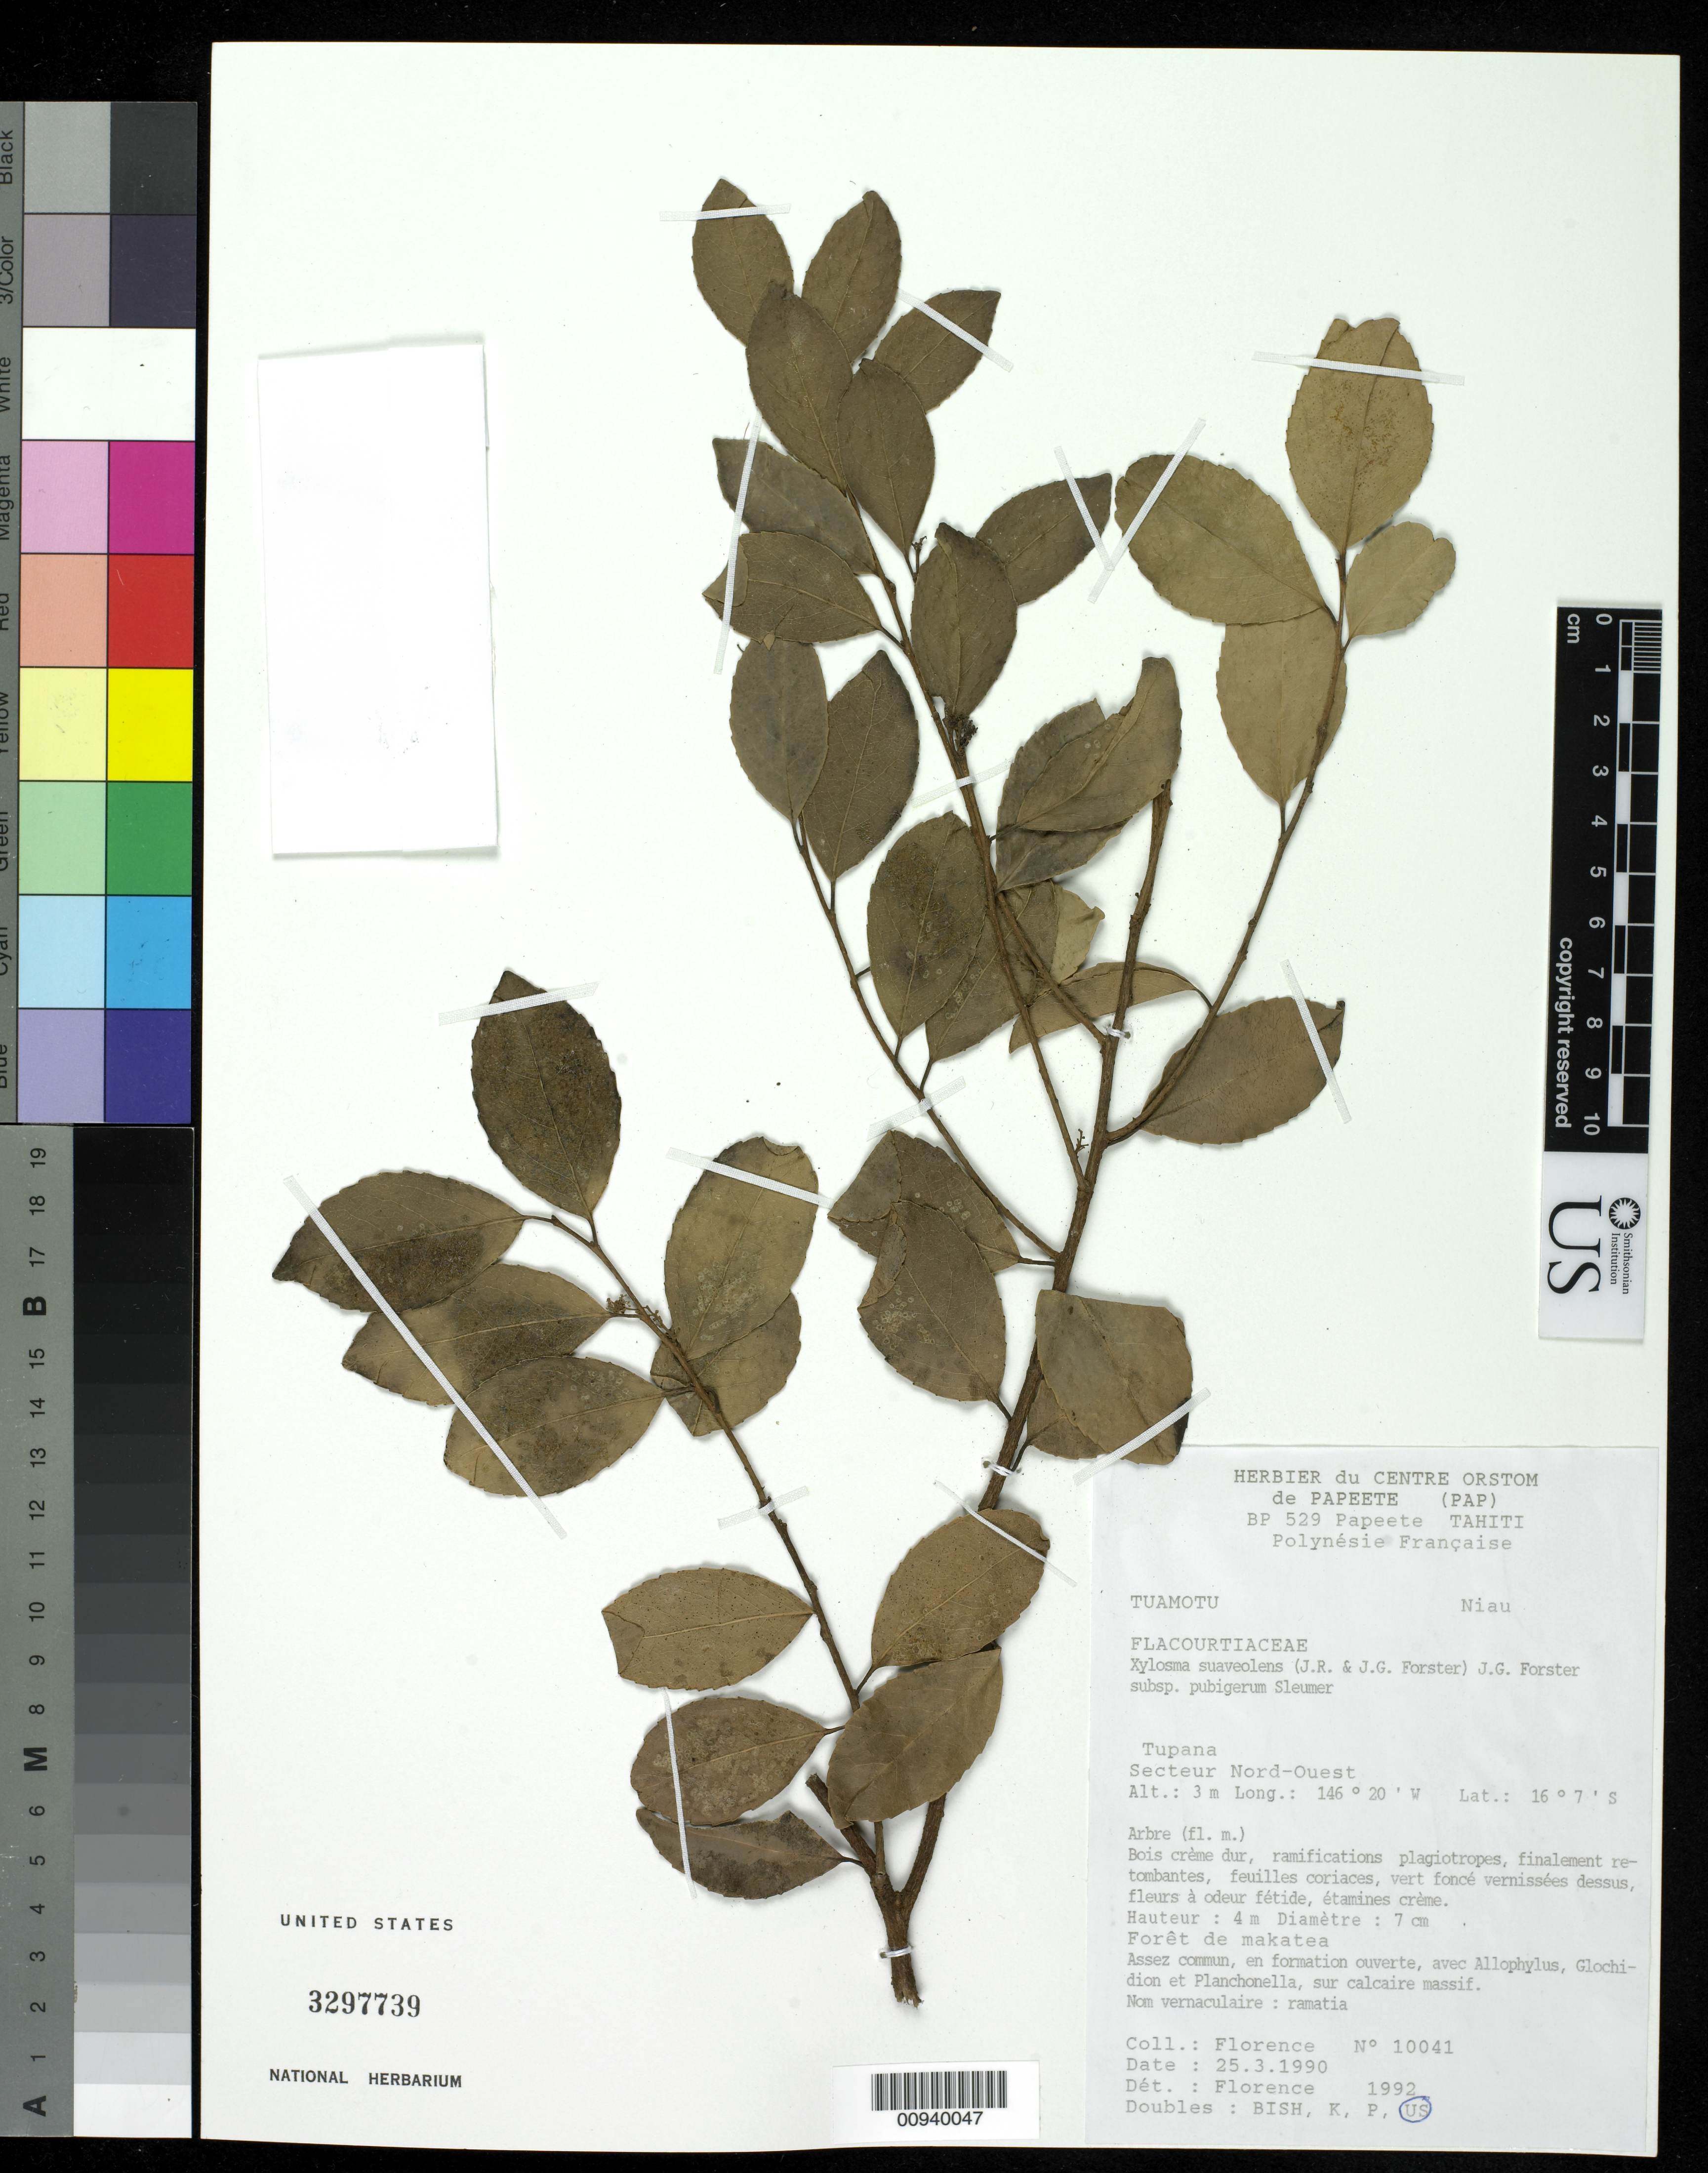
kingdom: Plantae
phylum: Tracheophyta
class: Magnoliopsida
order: Malpighiales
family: Salicaceae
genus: Xylosma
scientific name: Xylosma suaveolens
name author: G. Forst.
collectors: J. Florence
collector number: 10041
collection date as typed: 25 Mar 1990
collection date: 1990-03-25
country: French Polynesia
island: Niau Atoll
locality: Tuamotu Niau Tupana Secteur Nord-Ouest. Transl from French: Rather common in open learning with Allophylus and Glochidion Planchonella on limestone mountains.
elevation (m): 3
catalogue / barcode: US 3297739